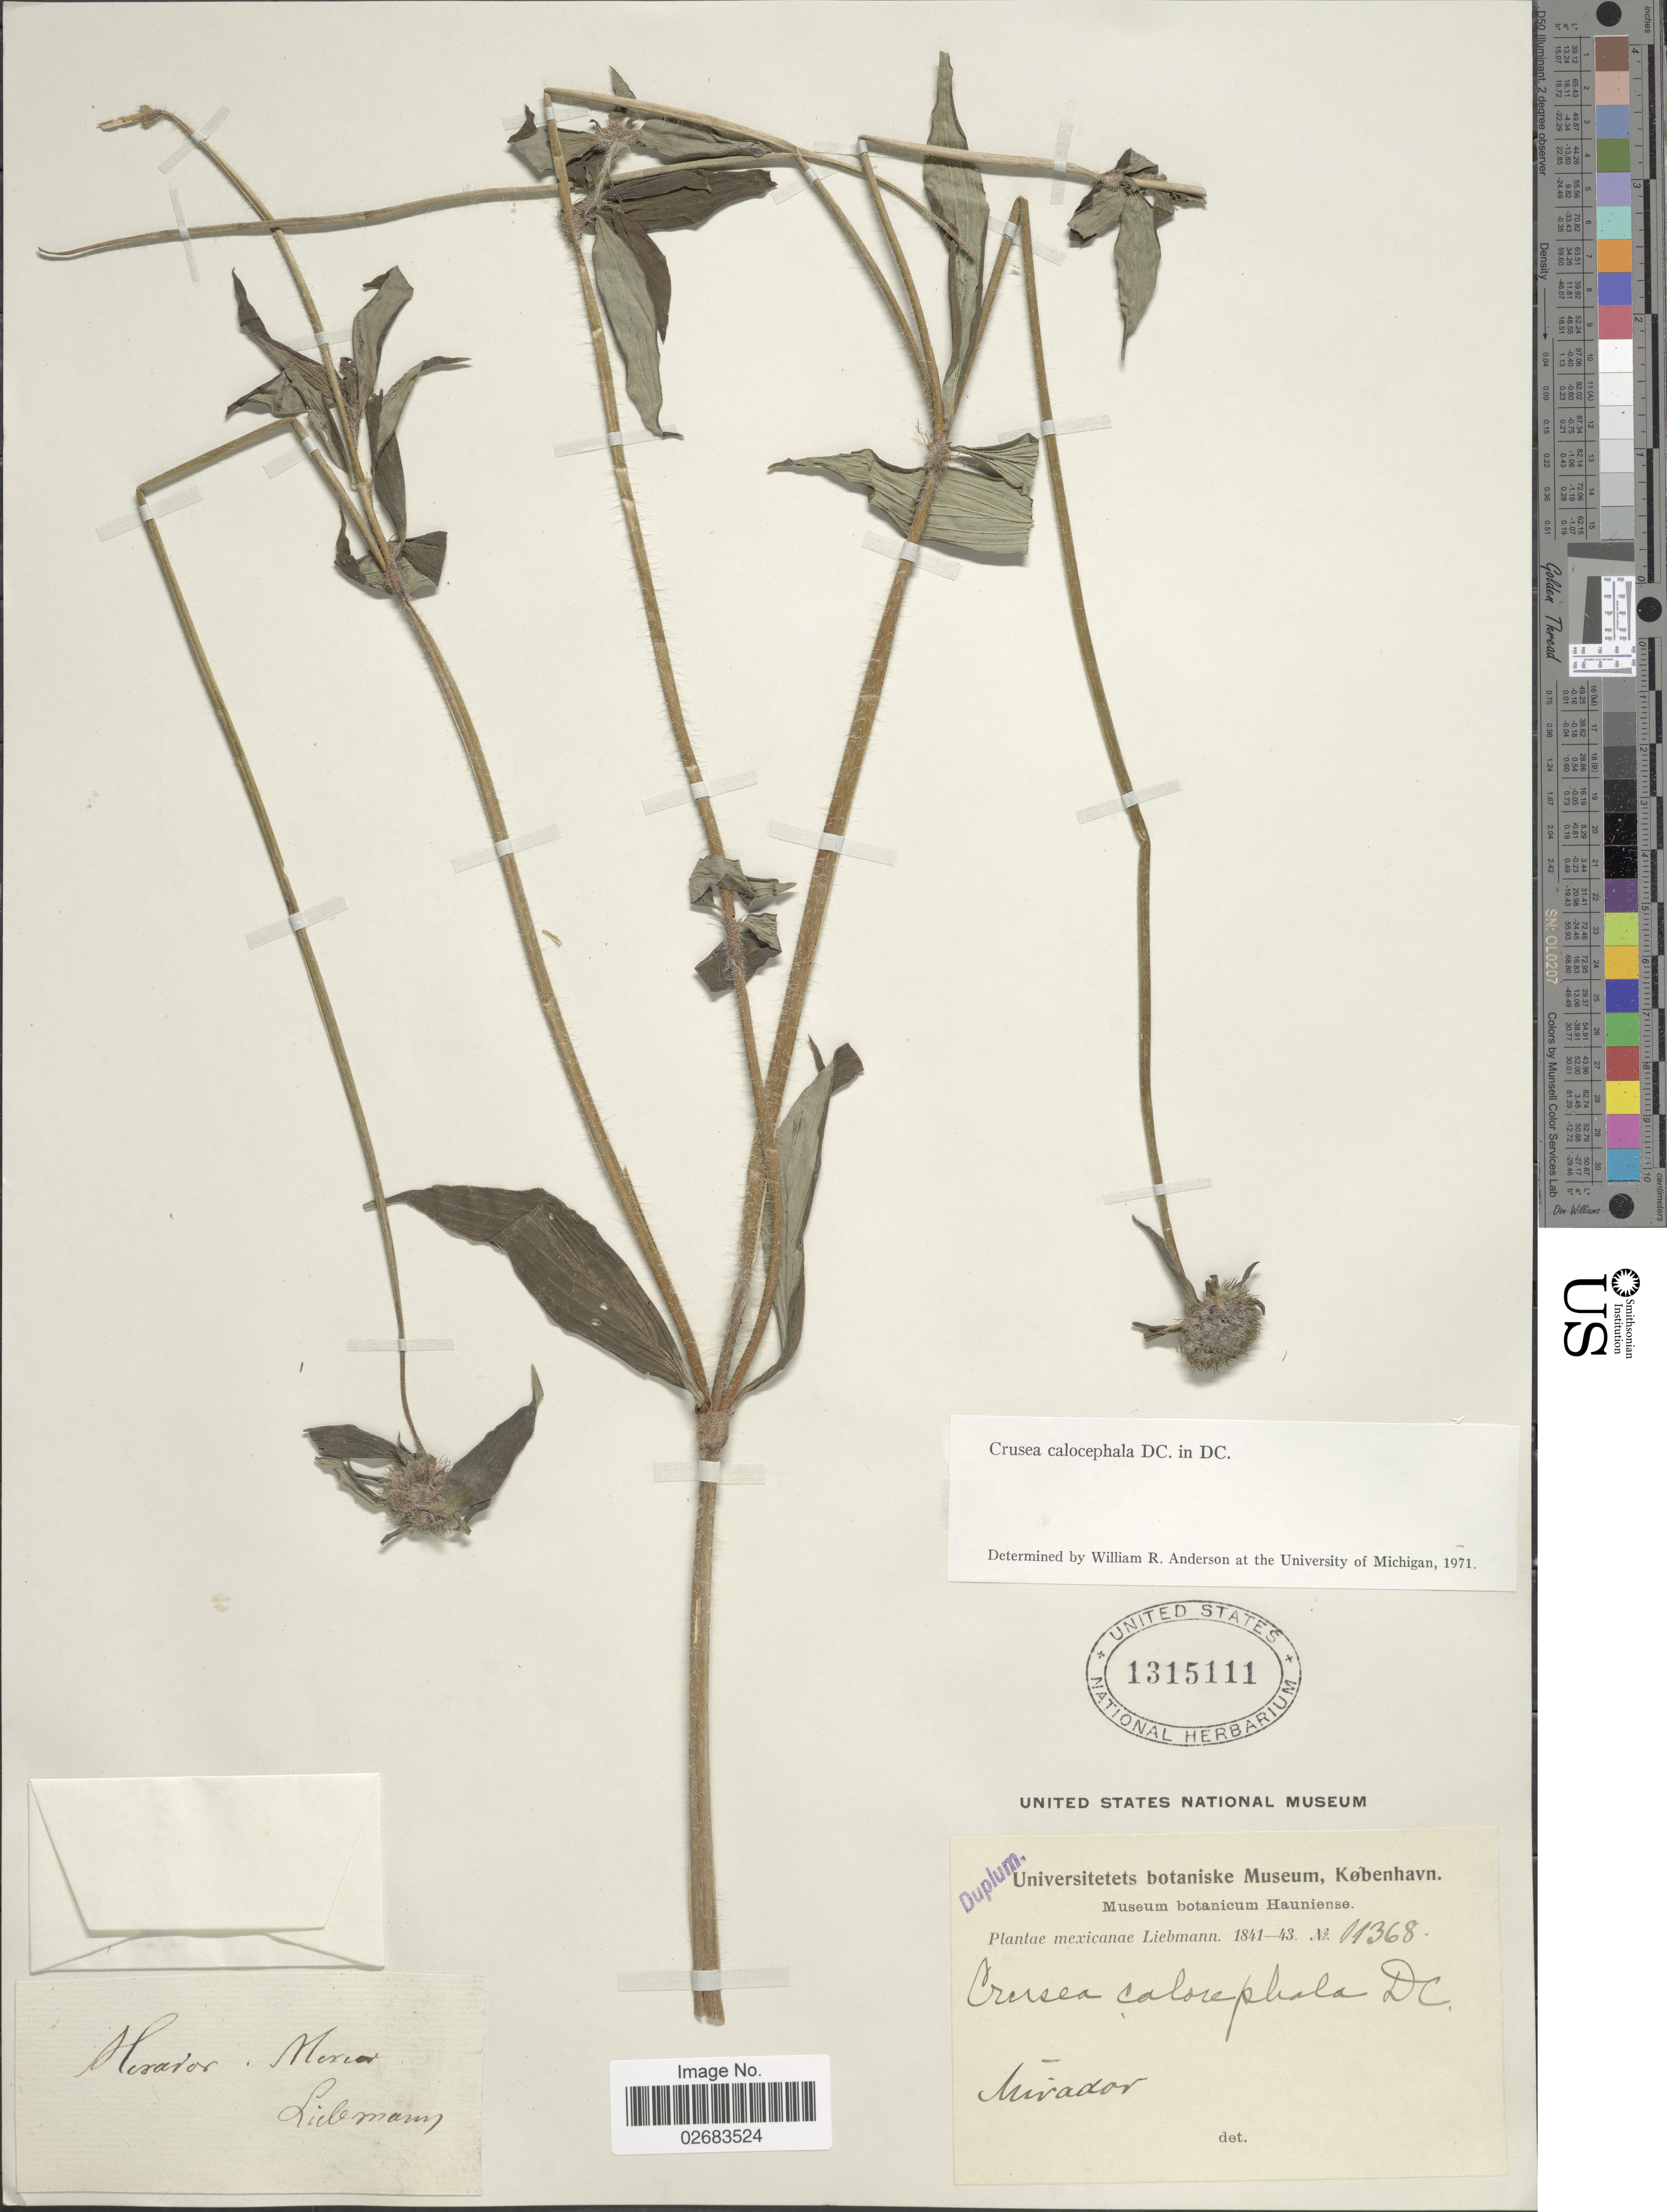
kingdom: Plantae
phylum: Tracheophyta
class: Magnoliopsida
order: Gentianales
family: Rubiaceae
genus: Crusea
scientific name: Crusea calocephala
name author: DC.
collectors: Liebmann, --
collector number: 11368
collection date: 1841/1943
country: Mexico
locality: Mirador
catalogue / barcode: US 1315111